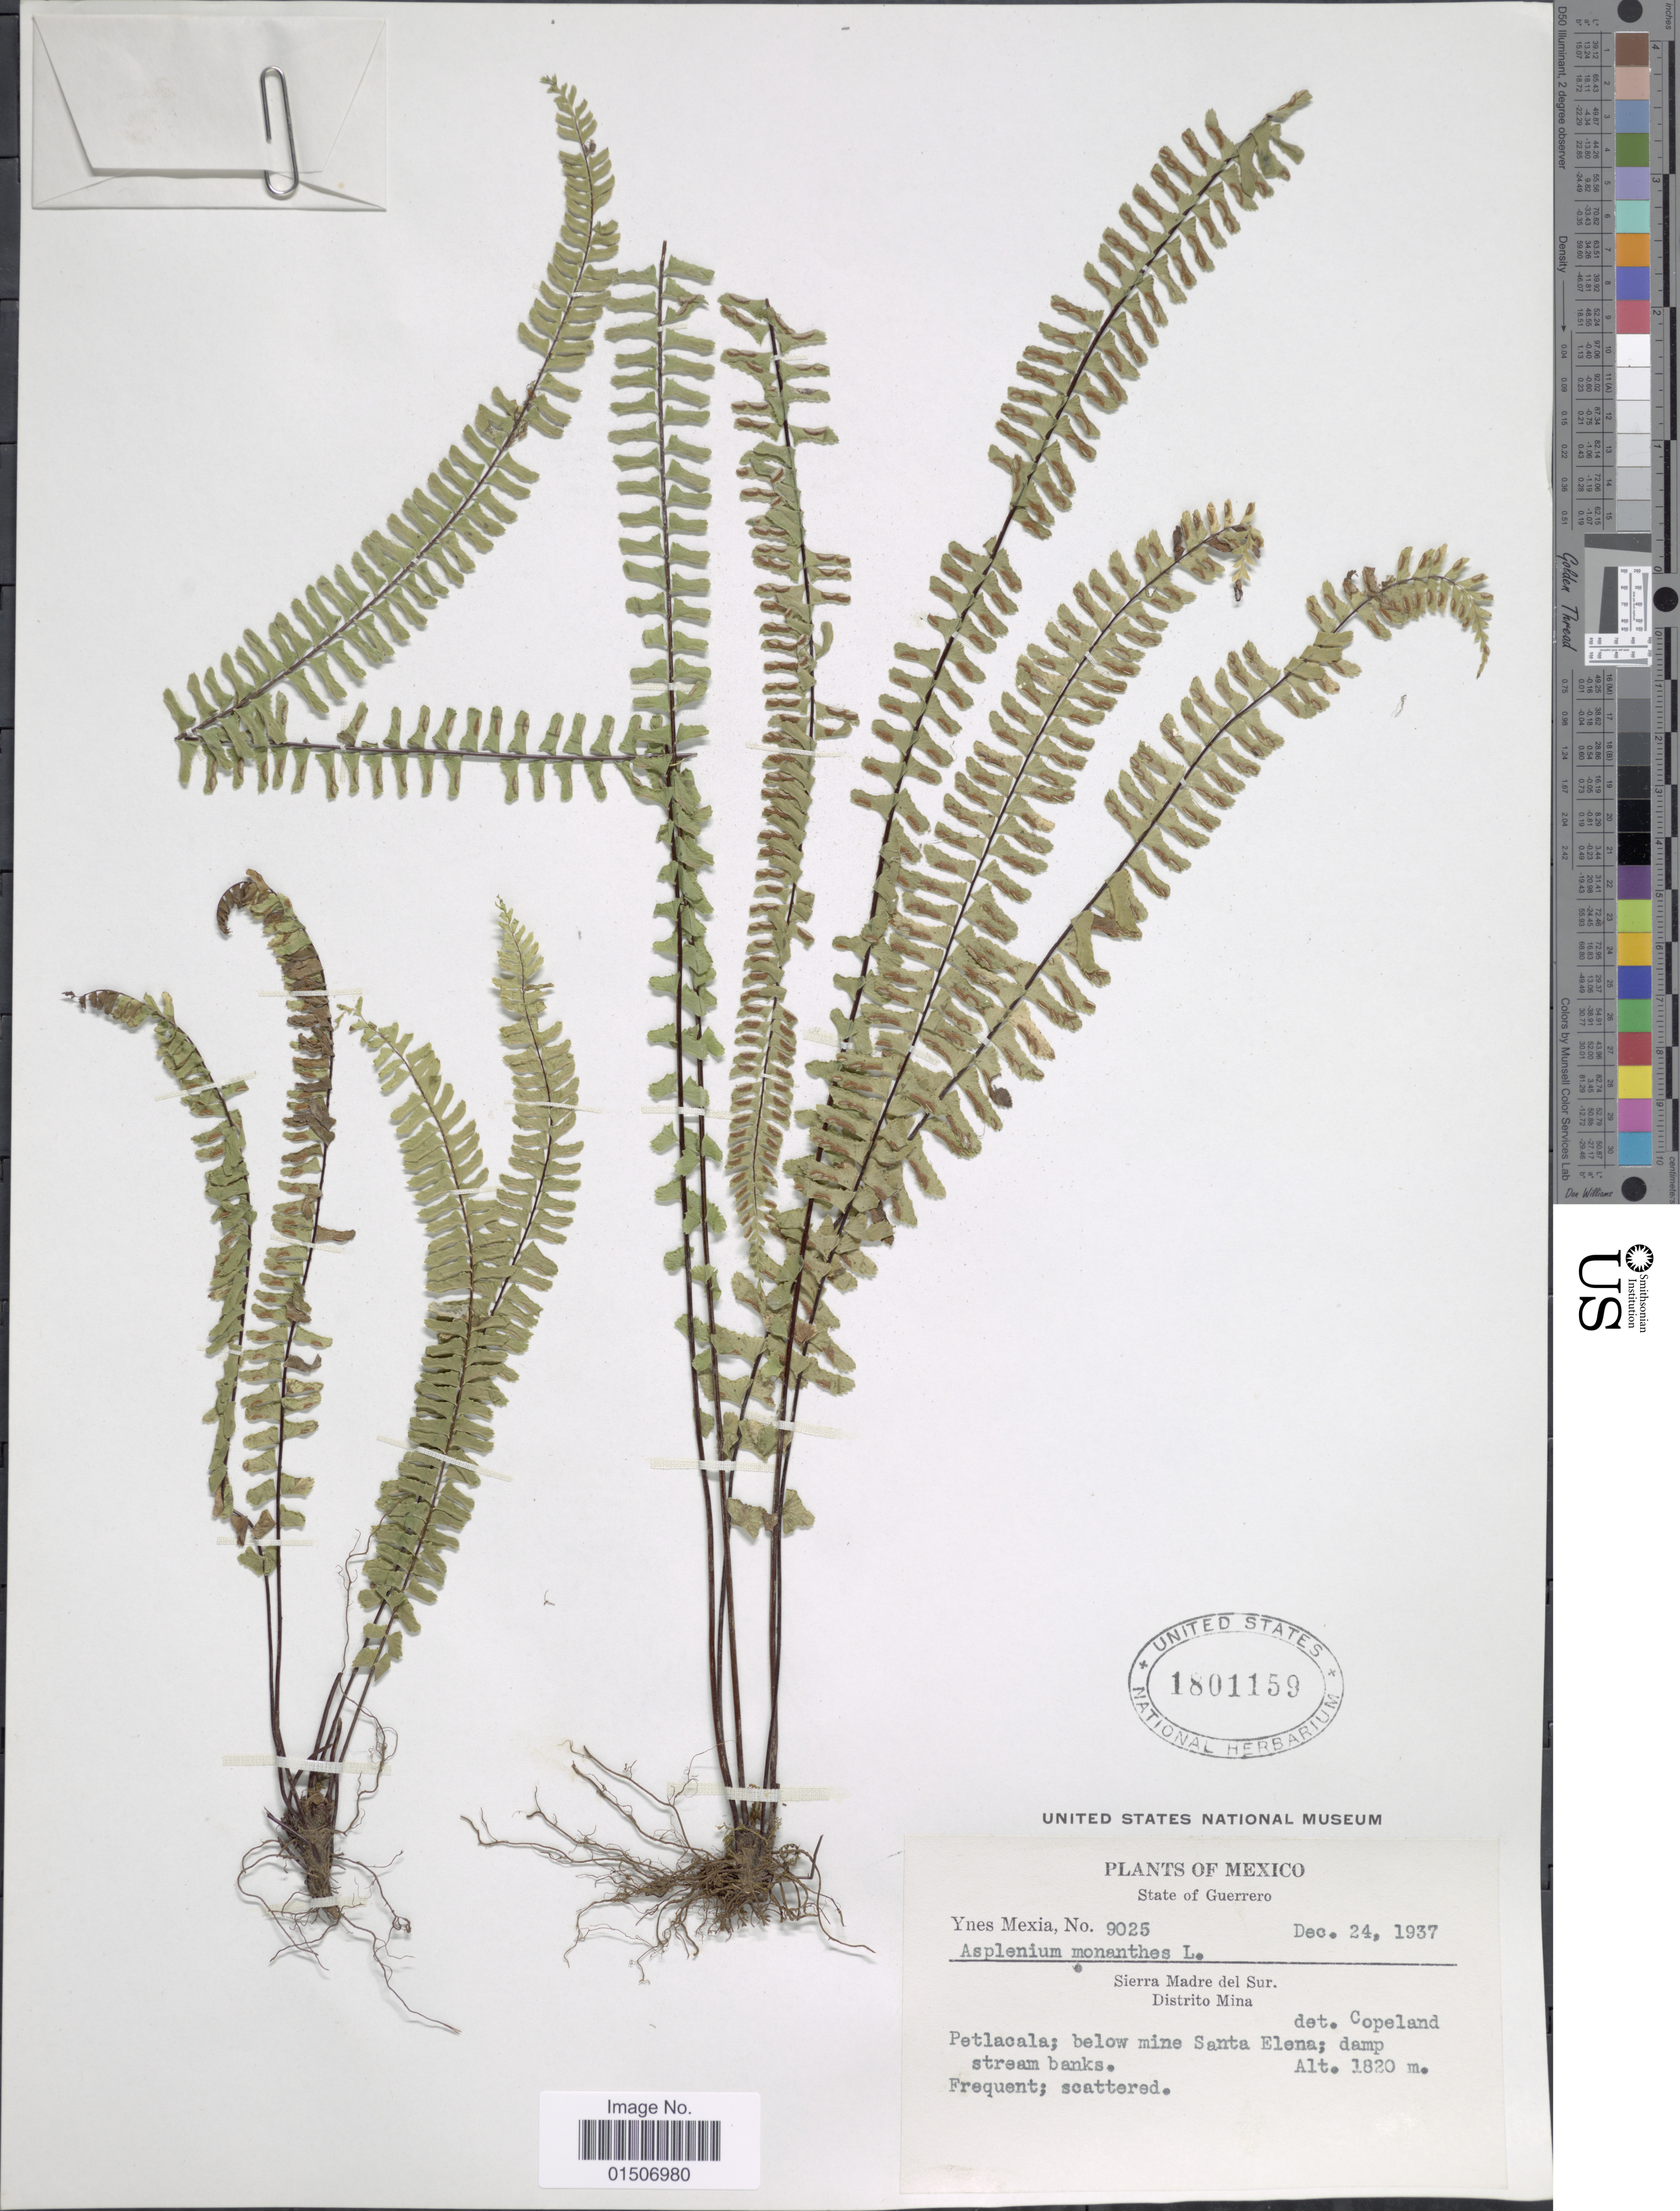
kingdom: Plantae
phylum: Tracheophyta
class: Polypodiopsida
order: Polypodiales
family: Aspleniaceae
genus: Asplenium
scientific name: Asplenium monanthes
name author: L.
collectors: Y. Mexia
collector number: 9025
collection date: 1937-12-24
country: Mexico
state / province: Guerrero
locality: Sierra Madre del Sur, Distrito Mina, Petcala; below mine Santa Elena; damp stream banks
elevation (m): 1820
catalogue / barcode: US 1801159